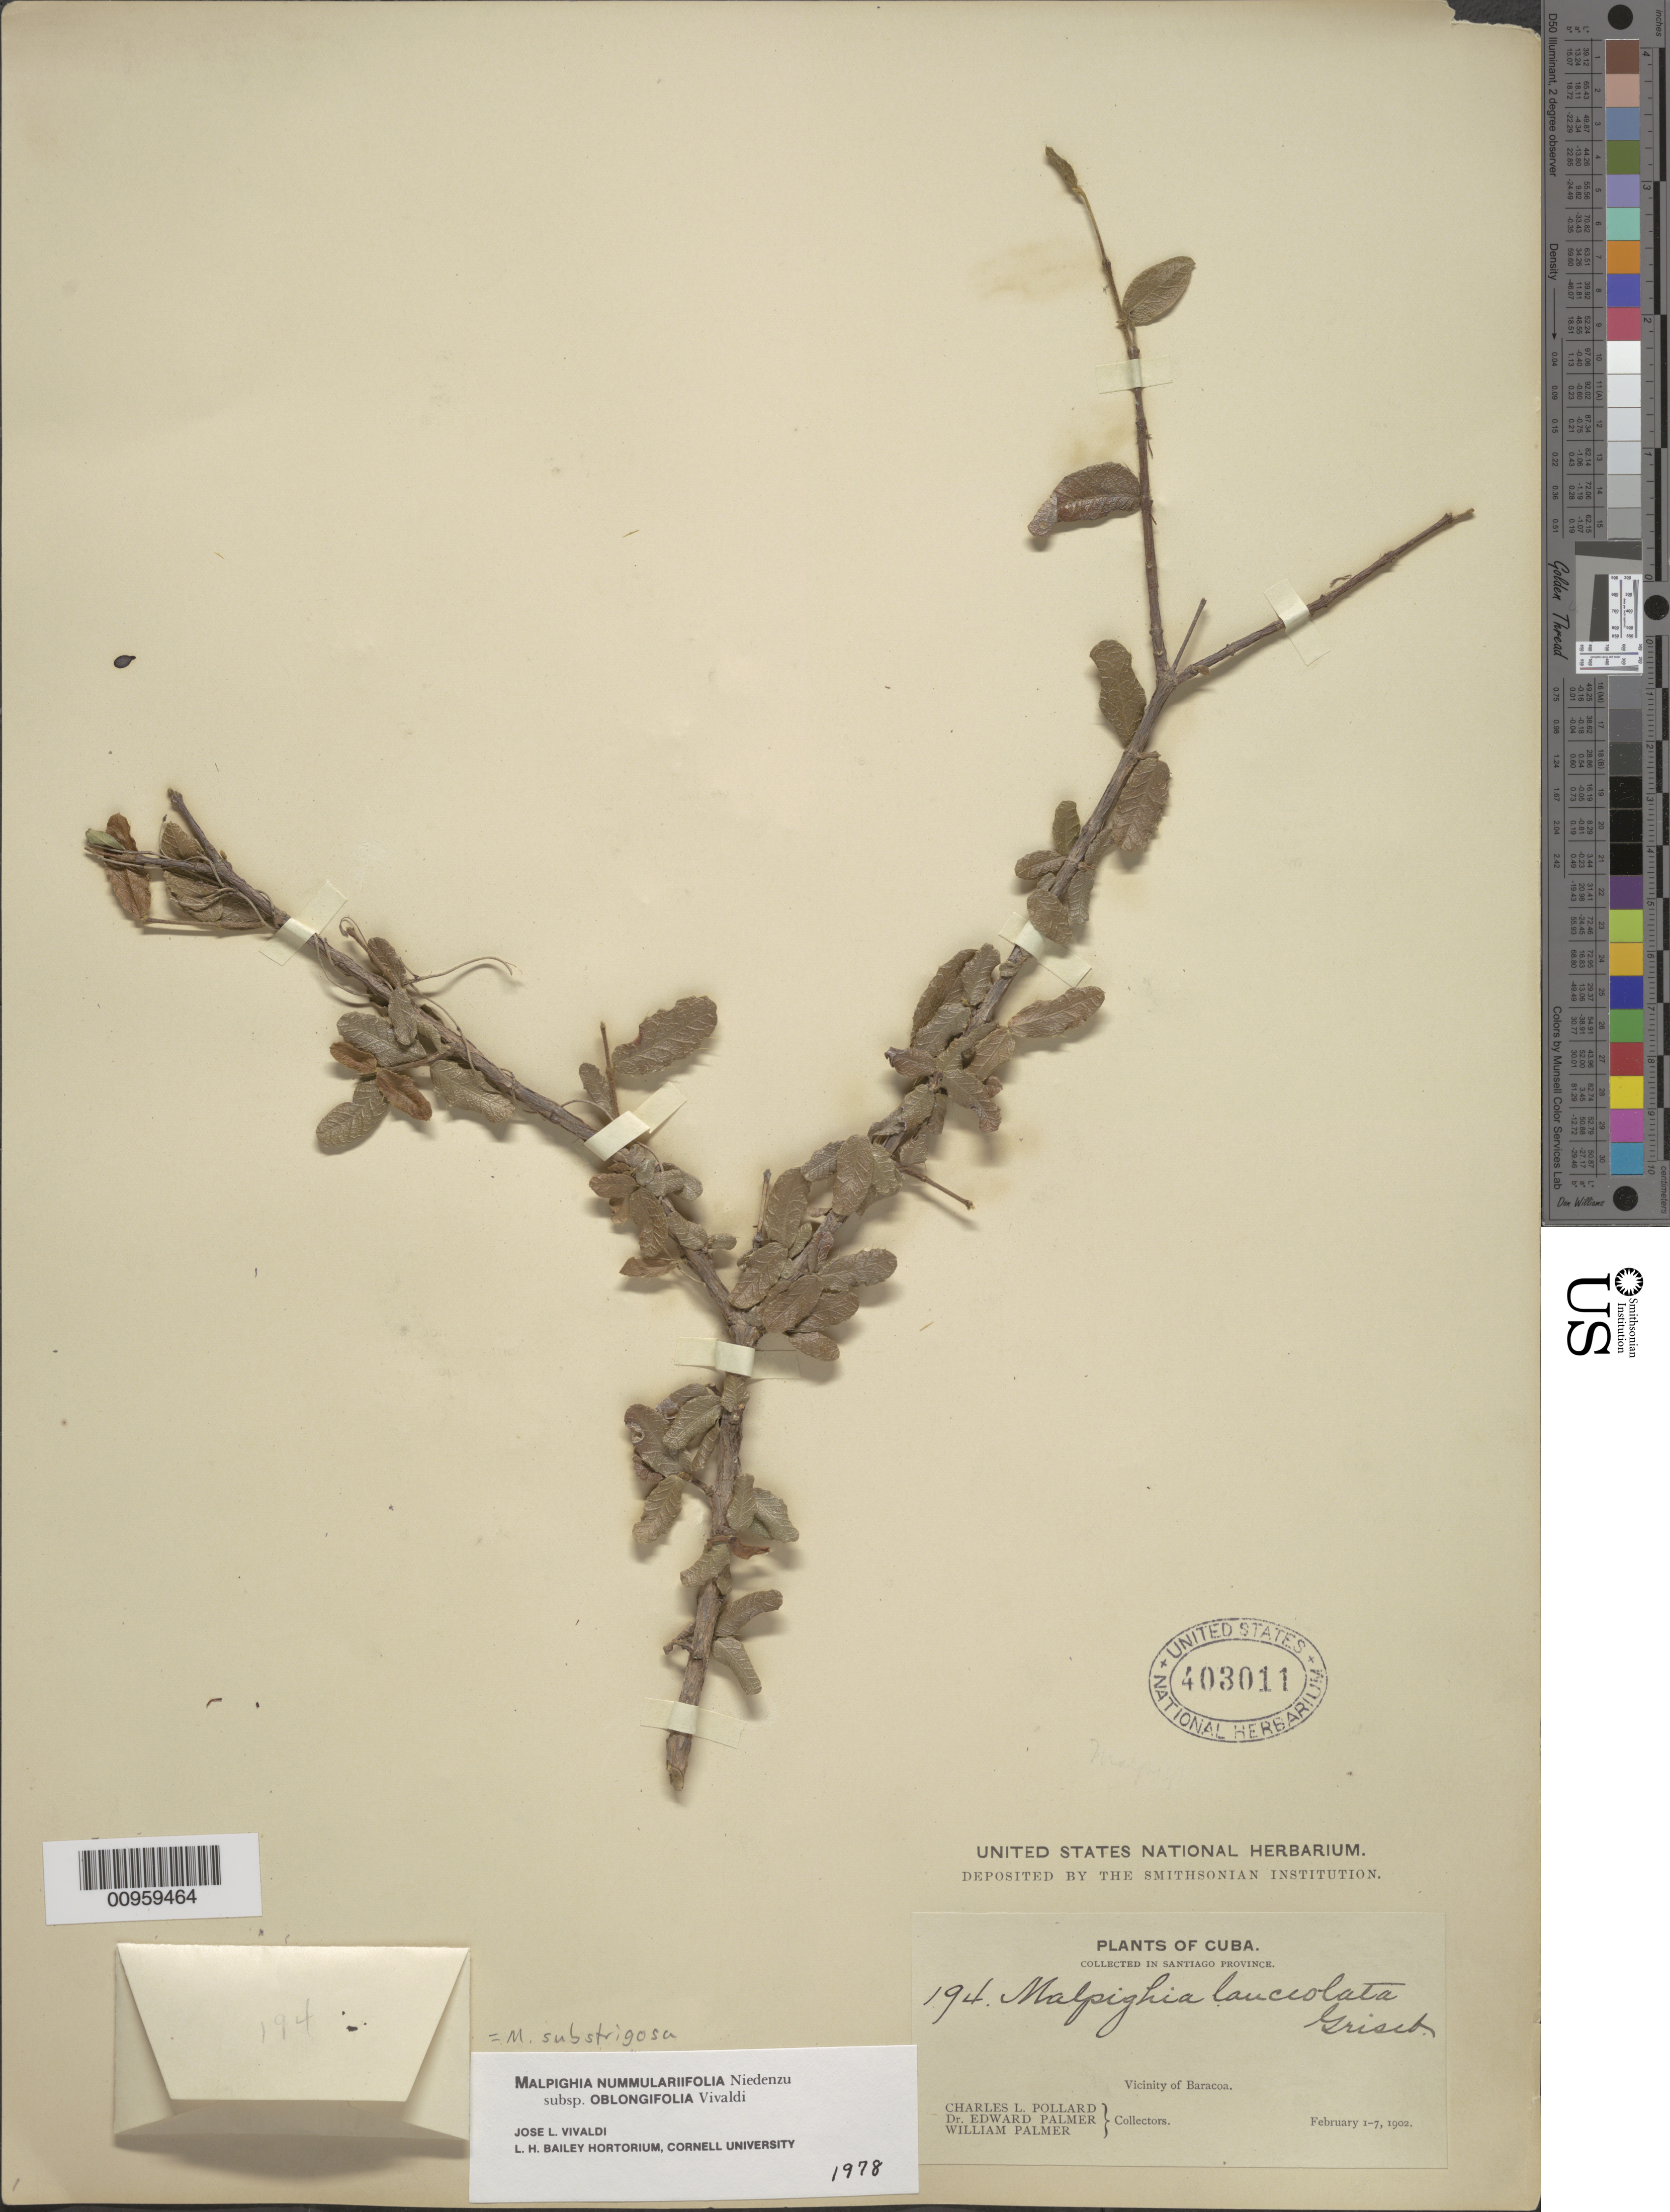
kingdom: Plantae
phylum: Tracheophyta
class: Magnoliopsida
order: Malpighiales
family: Malpighiaceae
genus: Malpighia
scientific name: Malpighia nummulariifolia subsp. oblongifolia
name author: Vivaldi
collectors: C. L. Pollard, E. Palmer & W. Palmer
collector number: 194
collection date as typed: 01 Feb 1902 to 07 Feb 1902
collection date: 1902-02-01/1902-02-07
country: Cuba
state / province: Santiago de Cuba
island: Cuba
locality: Vicinity of Baracoa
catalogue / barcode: US 403011